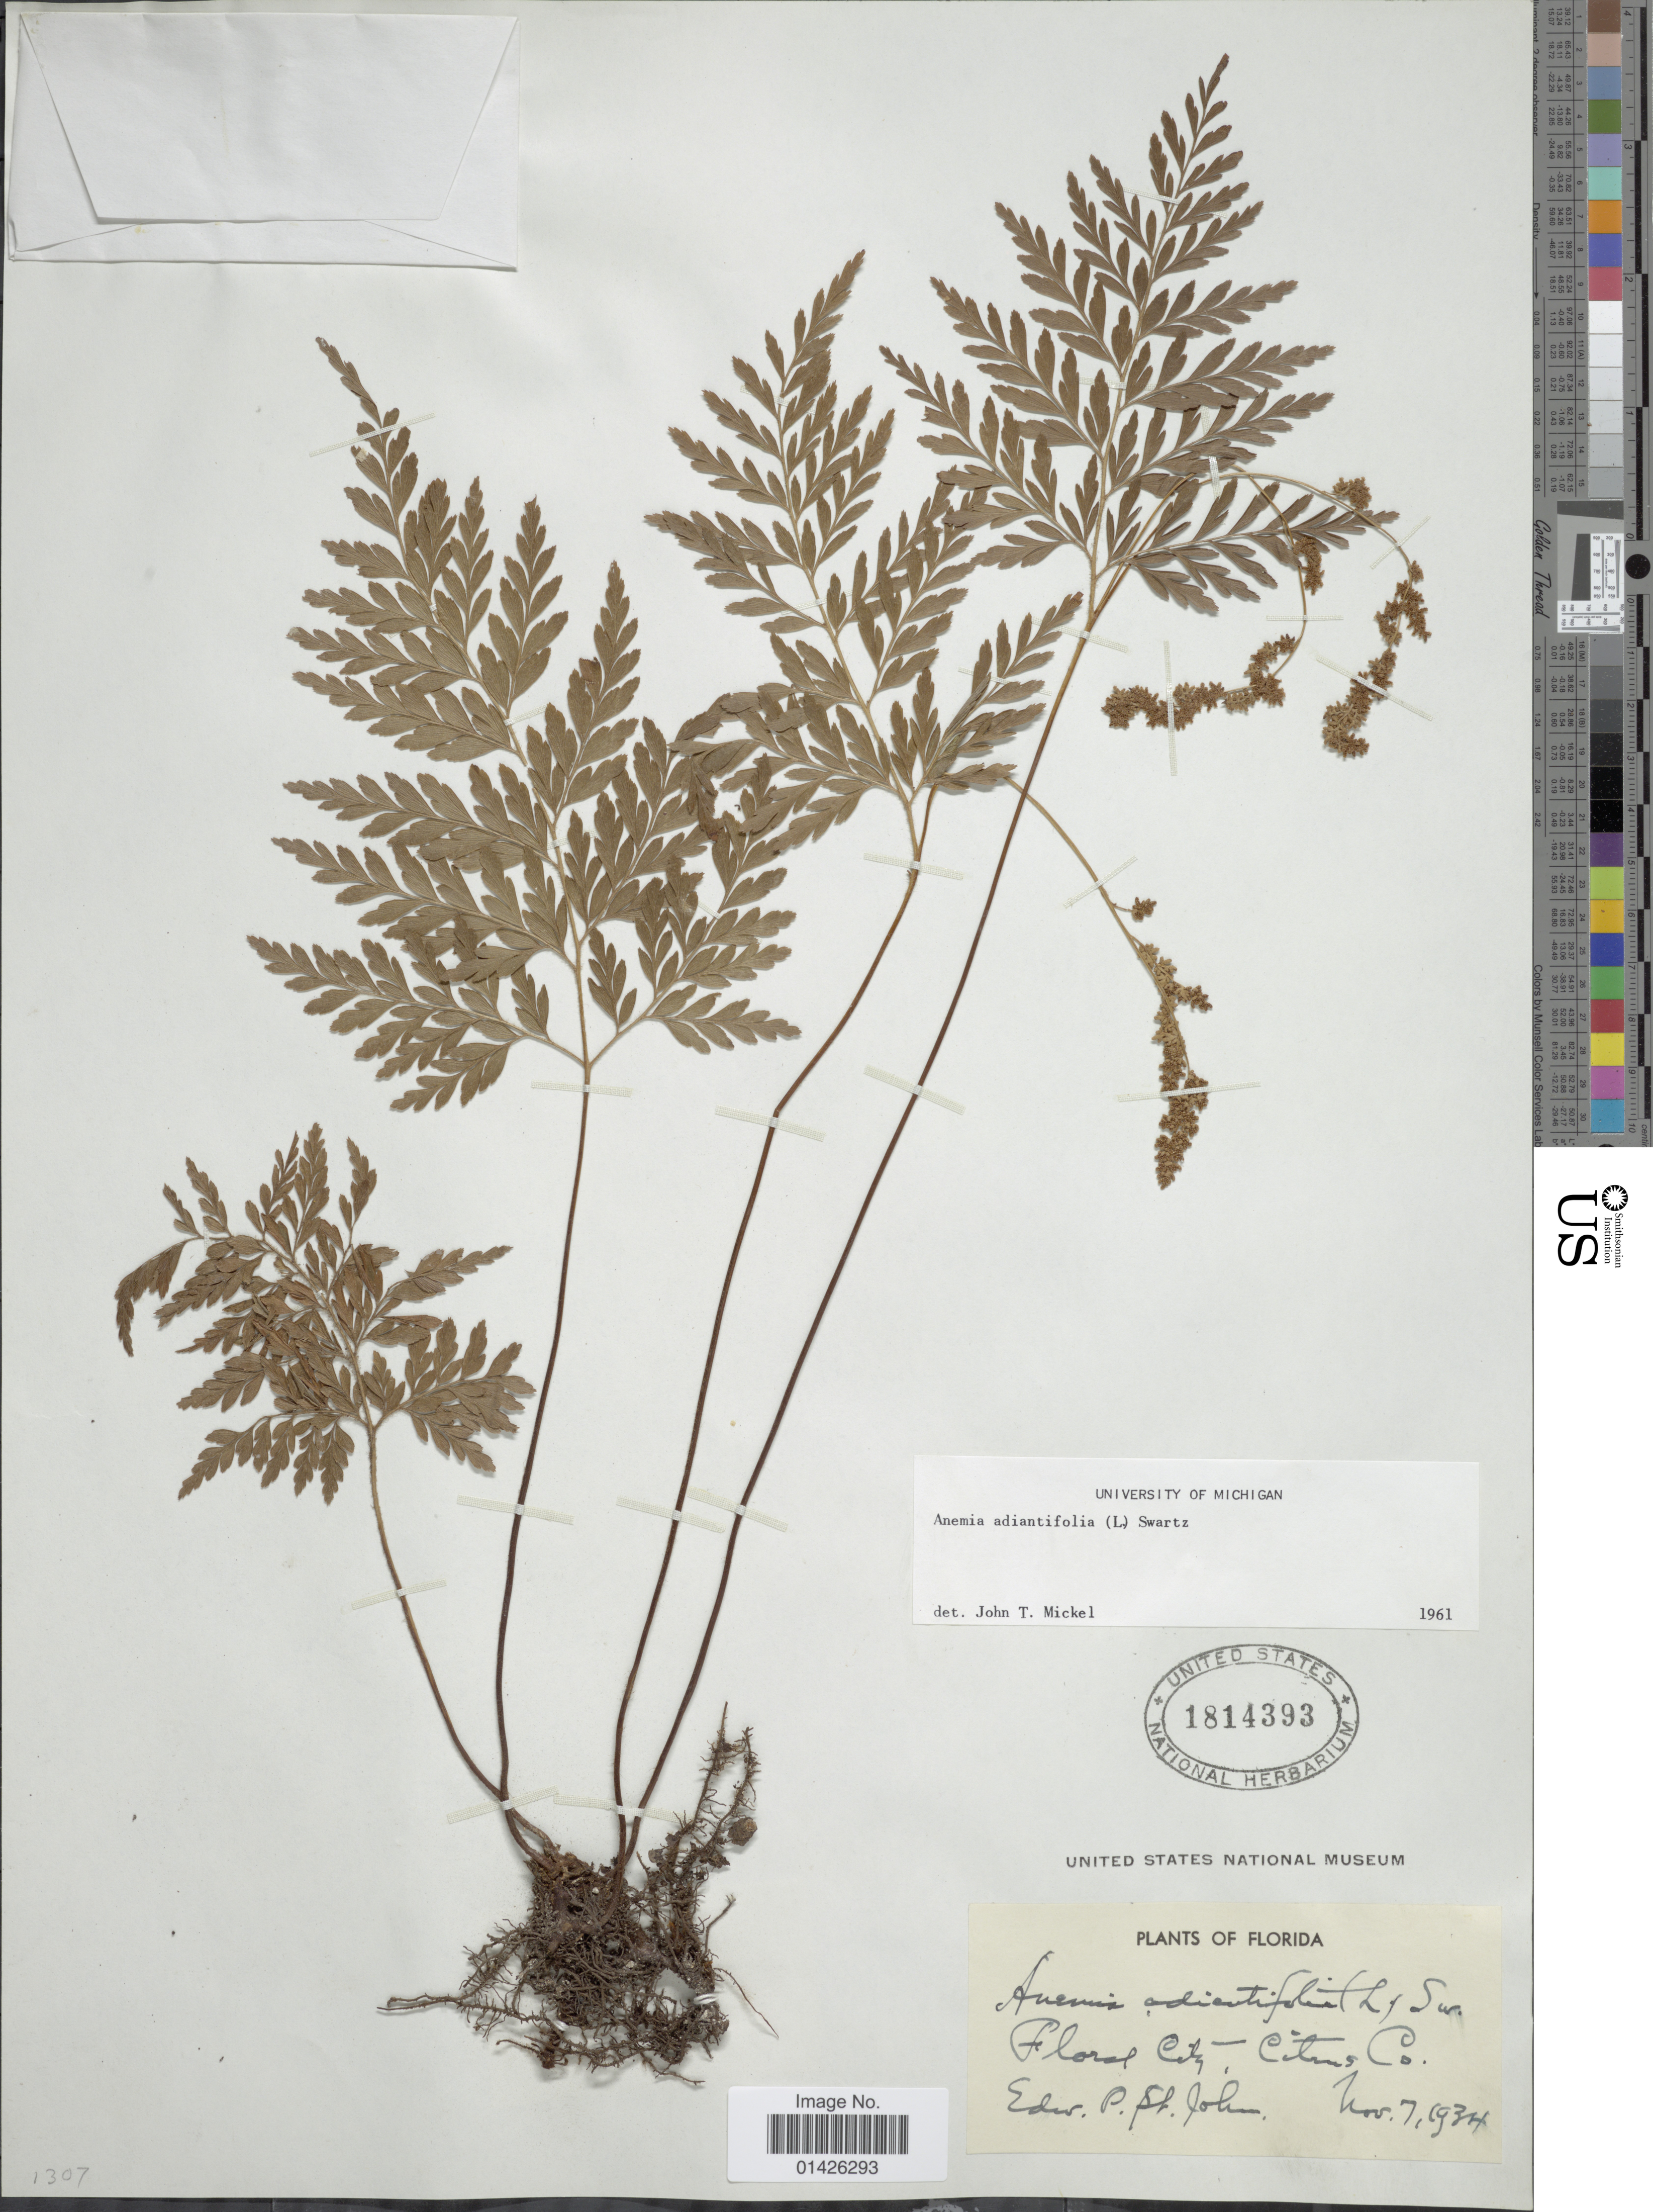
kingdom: Plantae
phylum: Tracheophyta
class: Polypodiopsida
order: Schizaeales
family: Anemiaceae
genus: Anemia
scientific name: Anemia adiantifolia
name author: (L.) Sw.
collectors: E. P. St. John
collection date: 1934-11-07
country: United States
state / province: Florida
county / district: Citrus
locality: Floral City.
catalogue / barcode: US 1814393